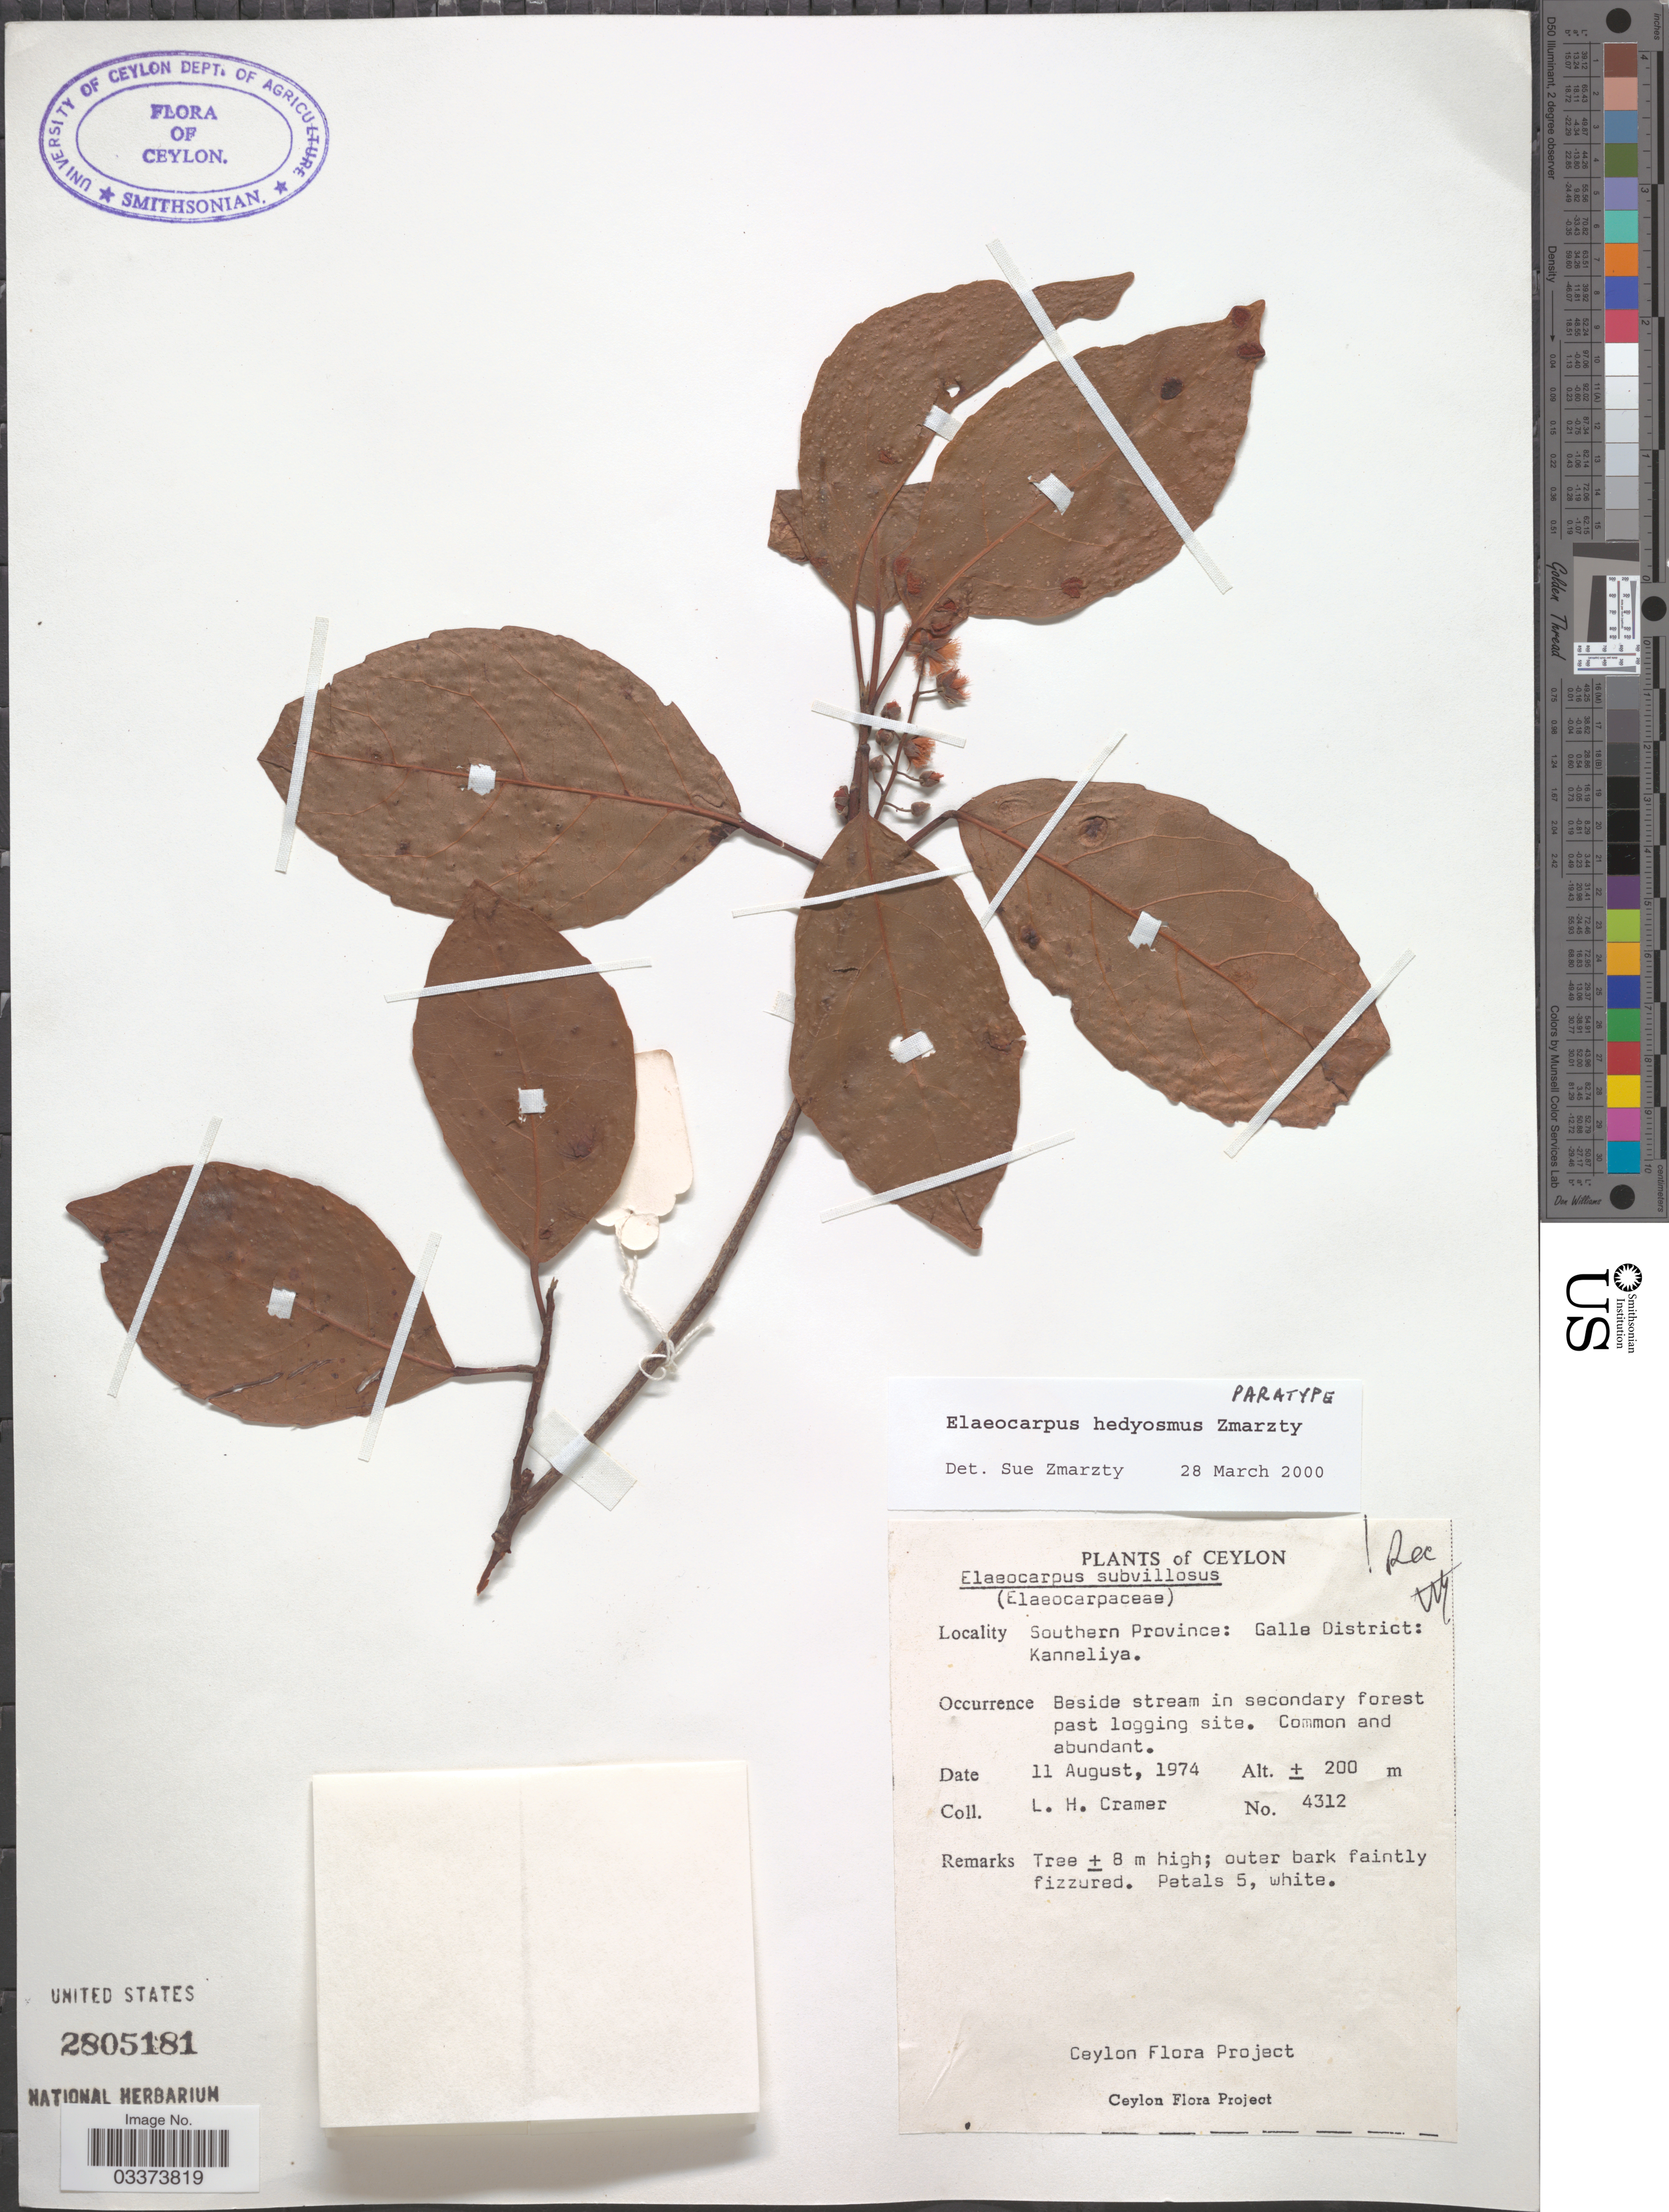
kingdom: Plantae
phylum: Tracheophyta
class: Magnoliopsida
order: Oxalidales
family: Elaeocarpaceae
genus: Elaeocarpus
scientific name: Elaeocarpus hedyosmus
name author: Zmarzty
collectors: L. H. Cramer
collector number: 4312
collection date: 1974-08-11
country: Sri Lanka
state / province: Southern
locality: Ceylon, Southern Province: Galle District: Kanneliya.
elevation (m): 200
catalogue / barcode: US 2805181